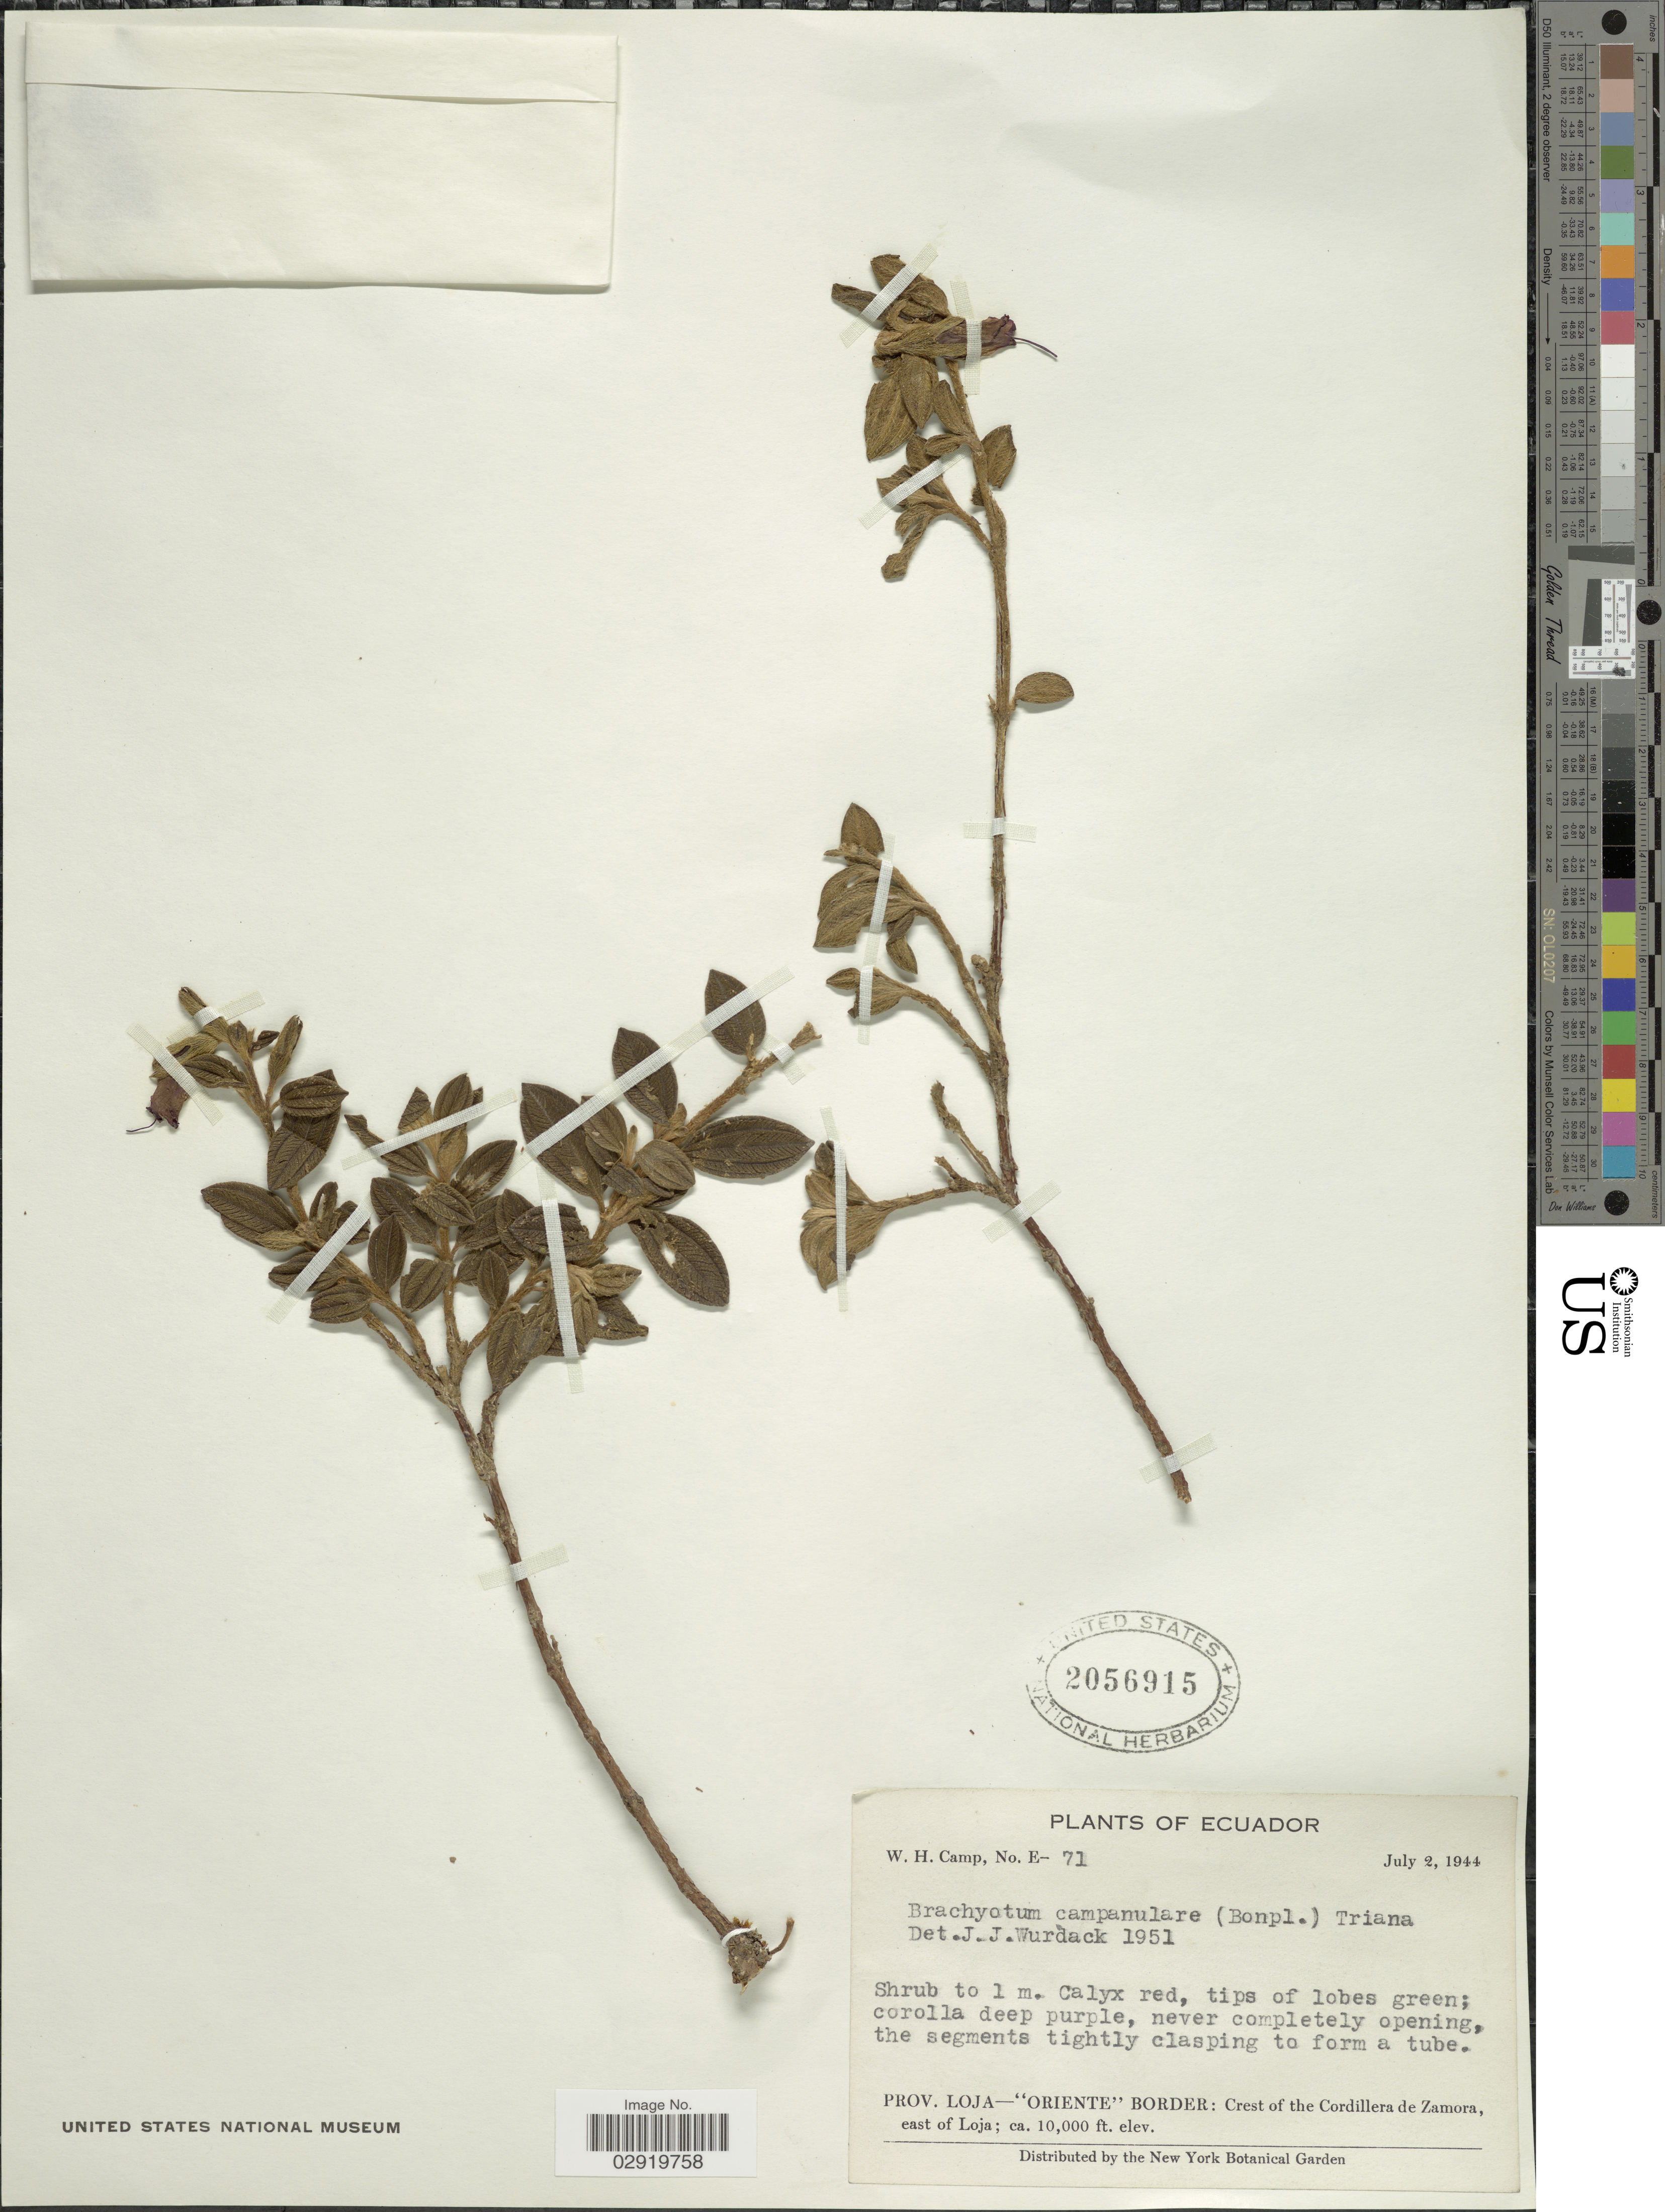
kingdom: Plantae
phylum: Tracheophyta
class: Magnoliopsida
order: Myrtales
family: Melastomataceae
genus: Brachyotum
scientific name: Brachyotum campanulare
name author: (Bonpl.) Triana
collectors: W. H. Camp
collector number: E-71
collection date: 1944-07-02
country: Ecuador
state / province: Loja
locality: Oriente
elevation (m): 3048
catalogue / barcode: US 2056915